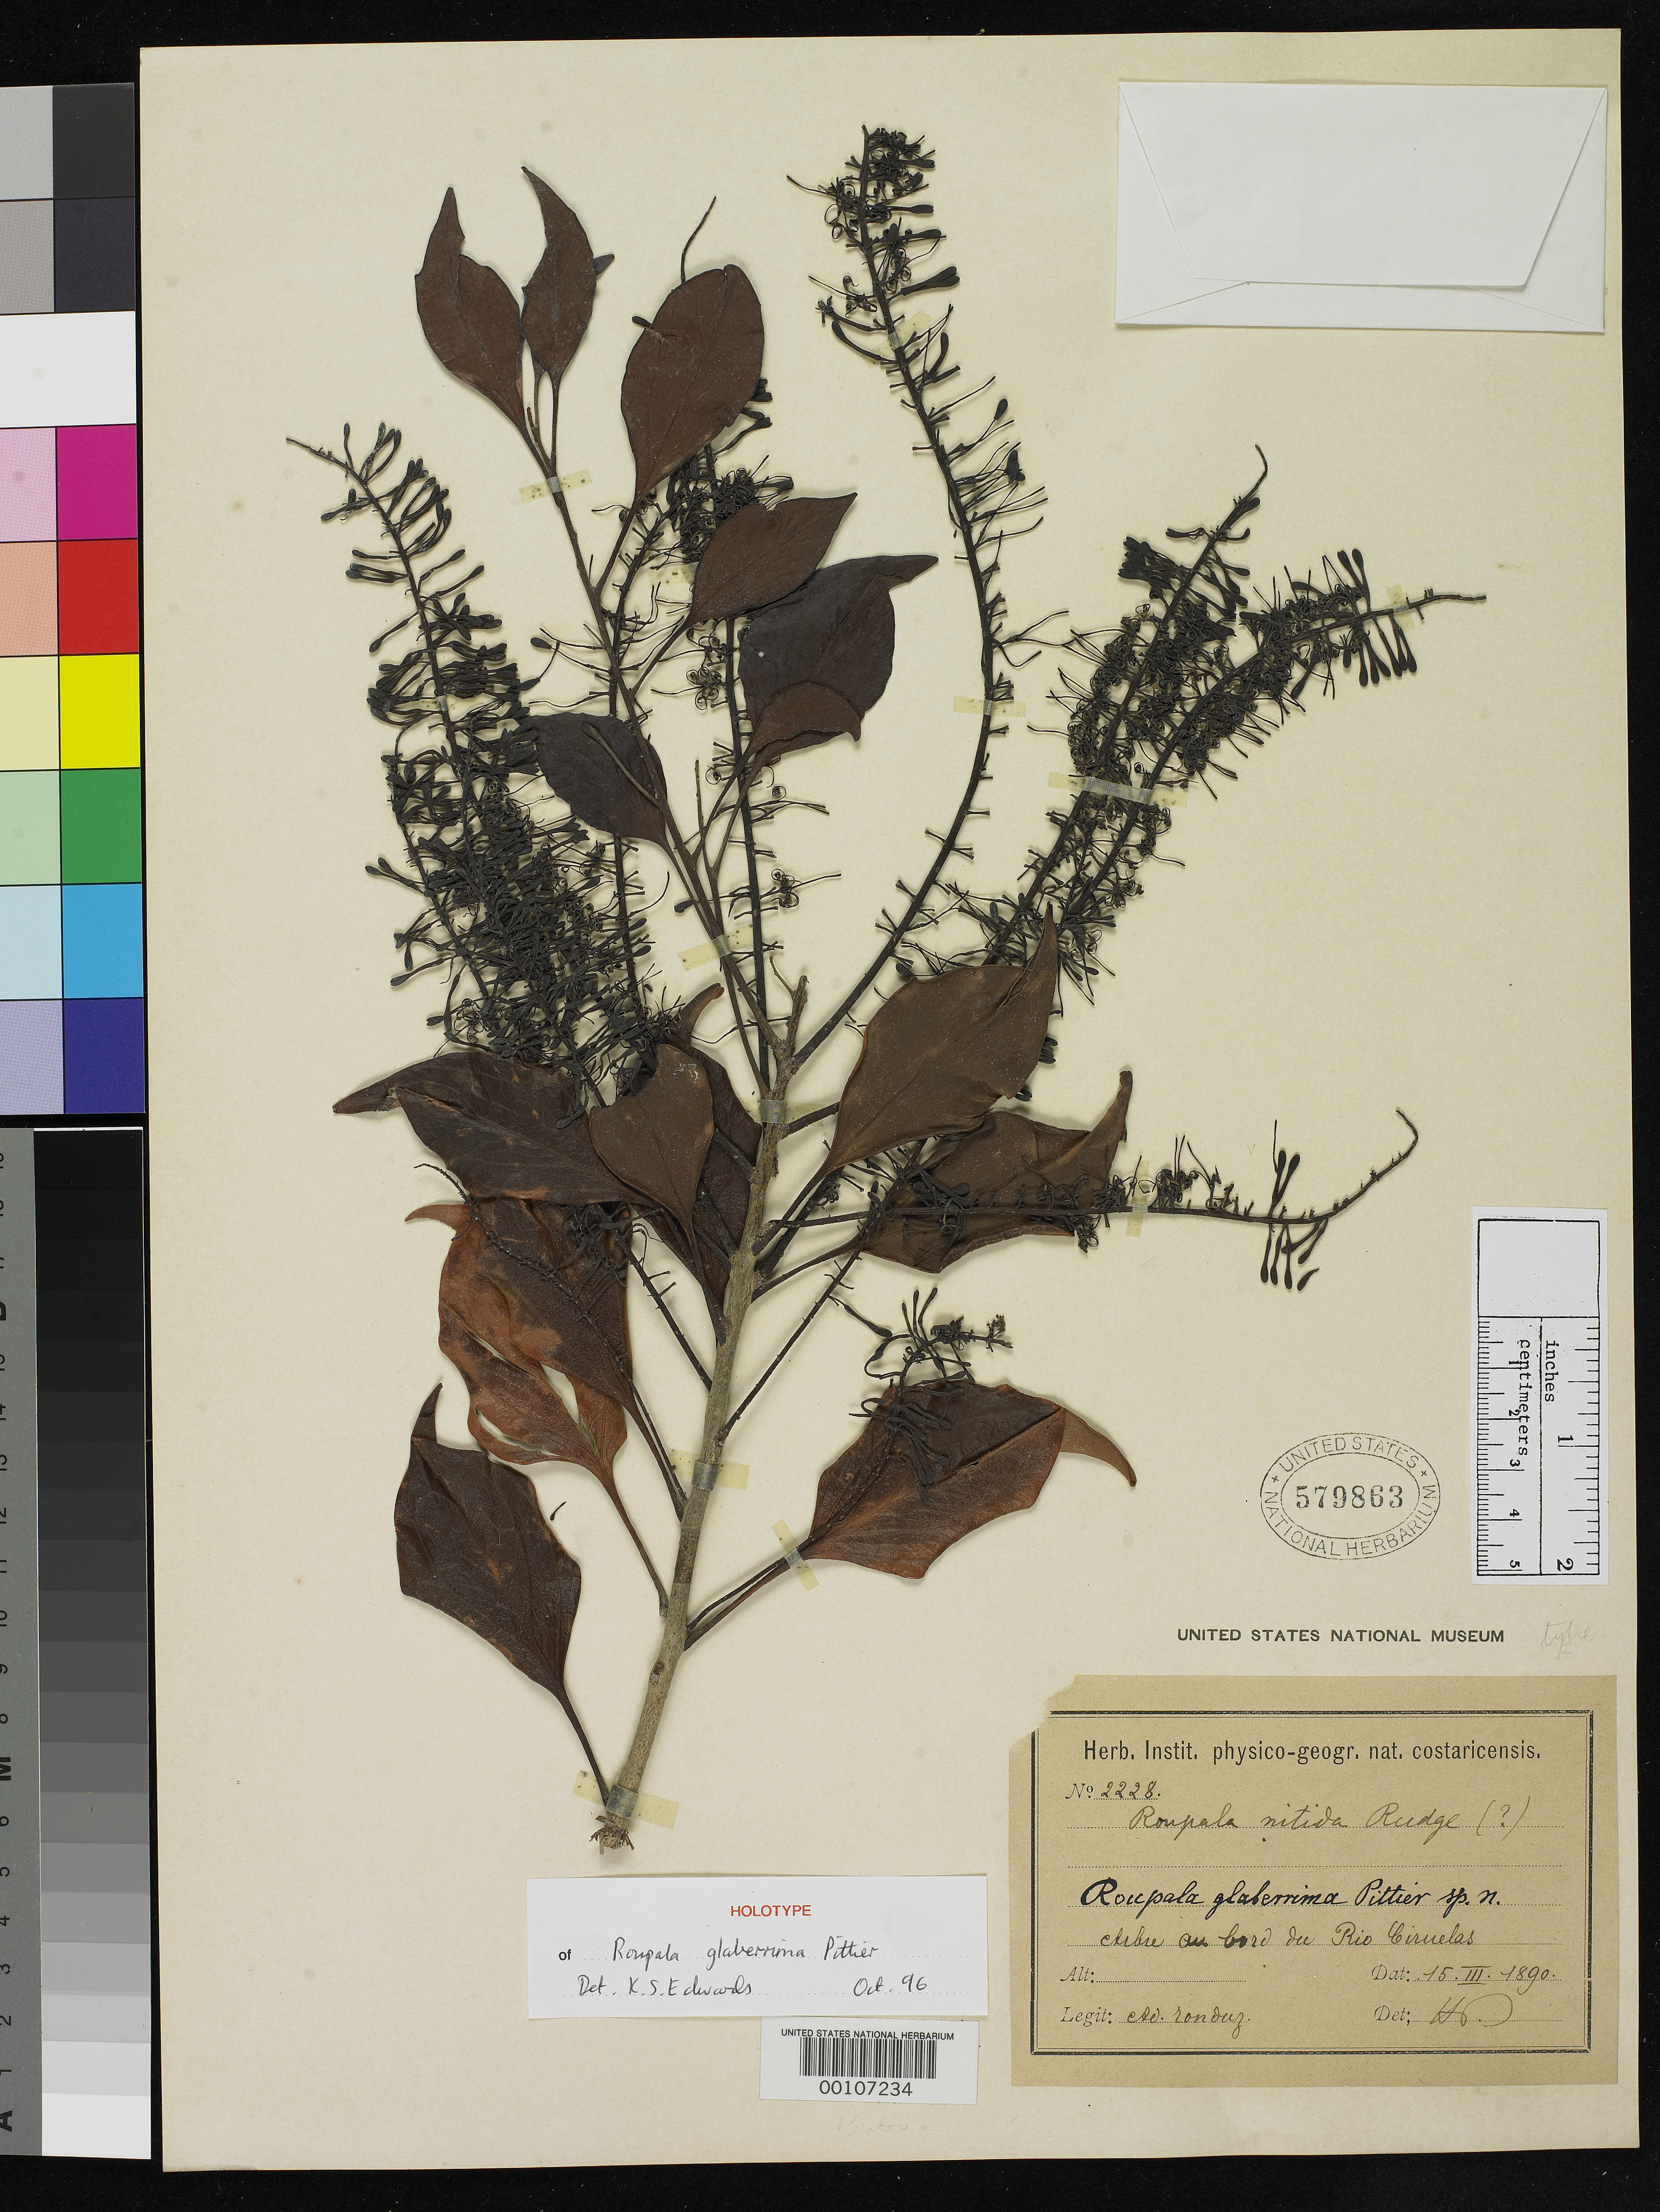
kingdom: Plantae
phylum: Tracheophyta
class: Magnoliopsida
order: Proteales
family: Proteaceae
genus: Roupala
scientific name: Roupala glaberrima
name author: Pittier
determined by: Edwards, K. S.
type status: Holotype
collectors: A. Tonduz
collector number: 2228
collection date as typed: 15 Mar 1890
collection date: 1890-03-15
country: Costa Rica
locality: Arbre au bord du Rio Ciruelas [protologue: Along Ciruelas River above Barba].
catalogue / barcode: US 579863